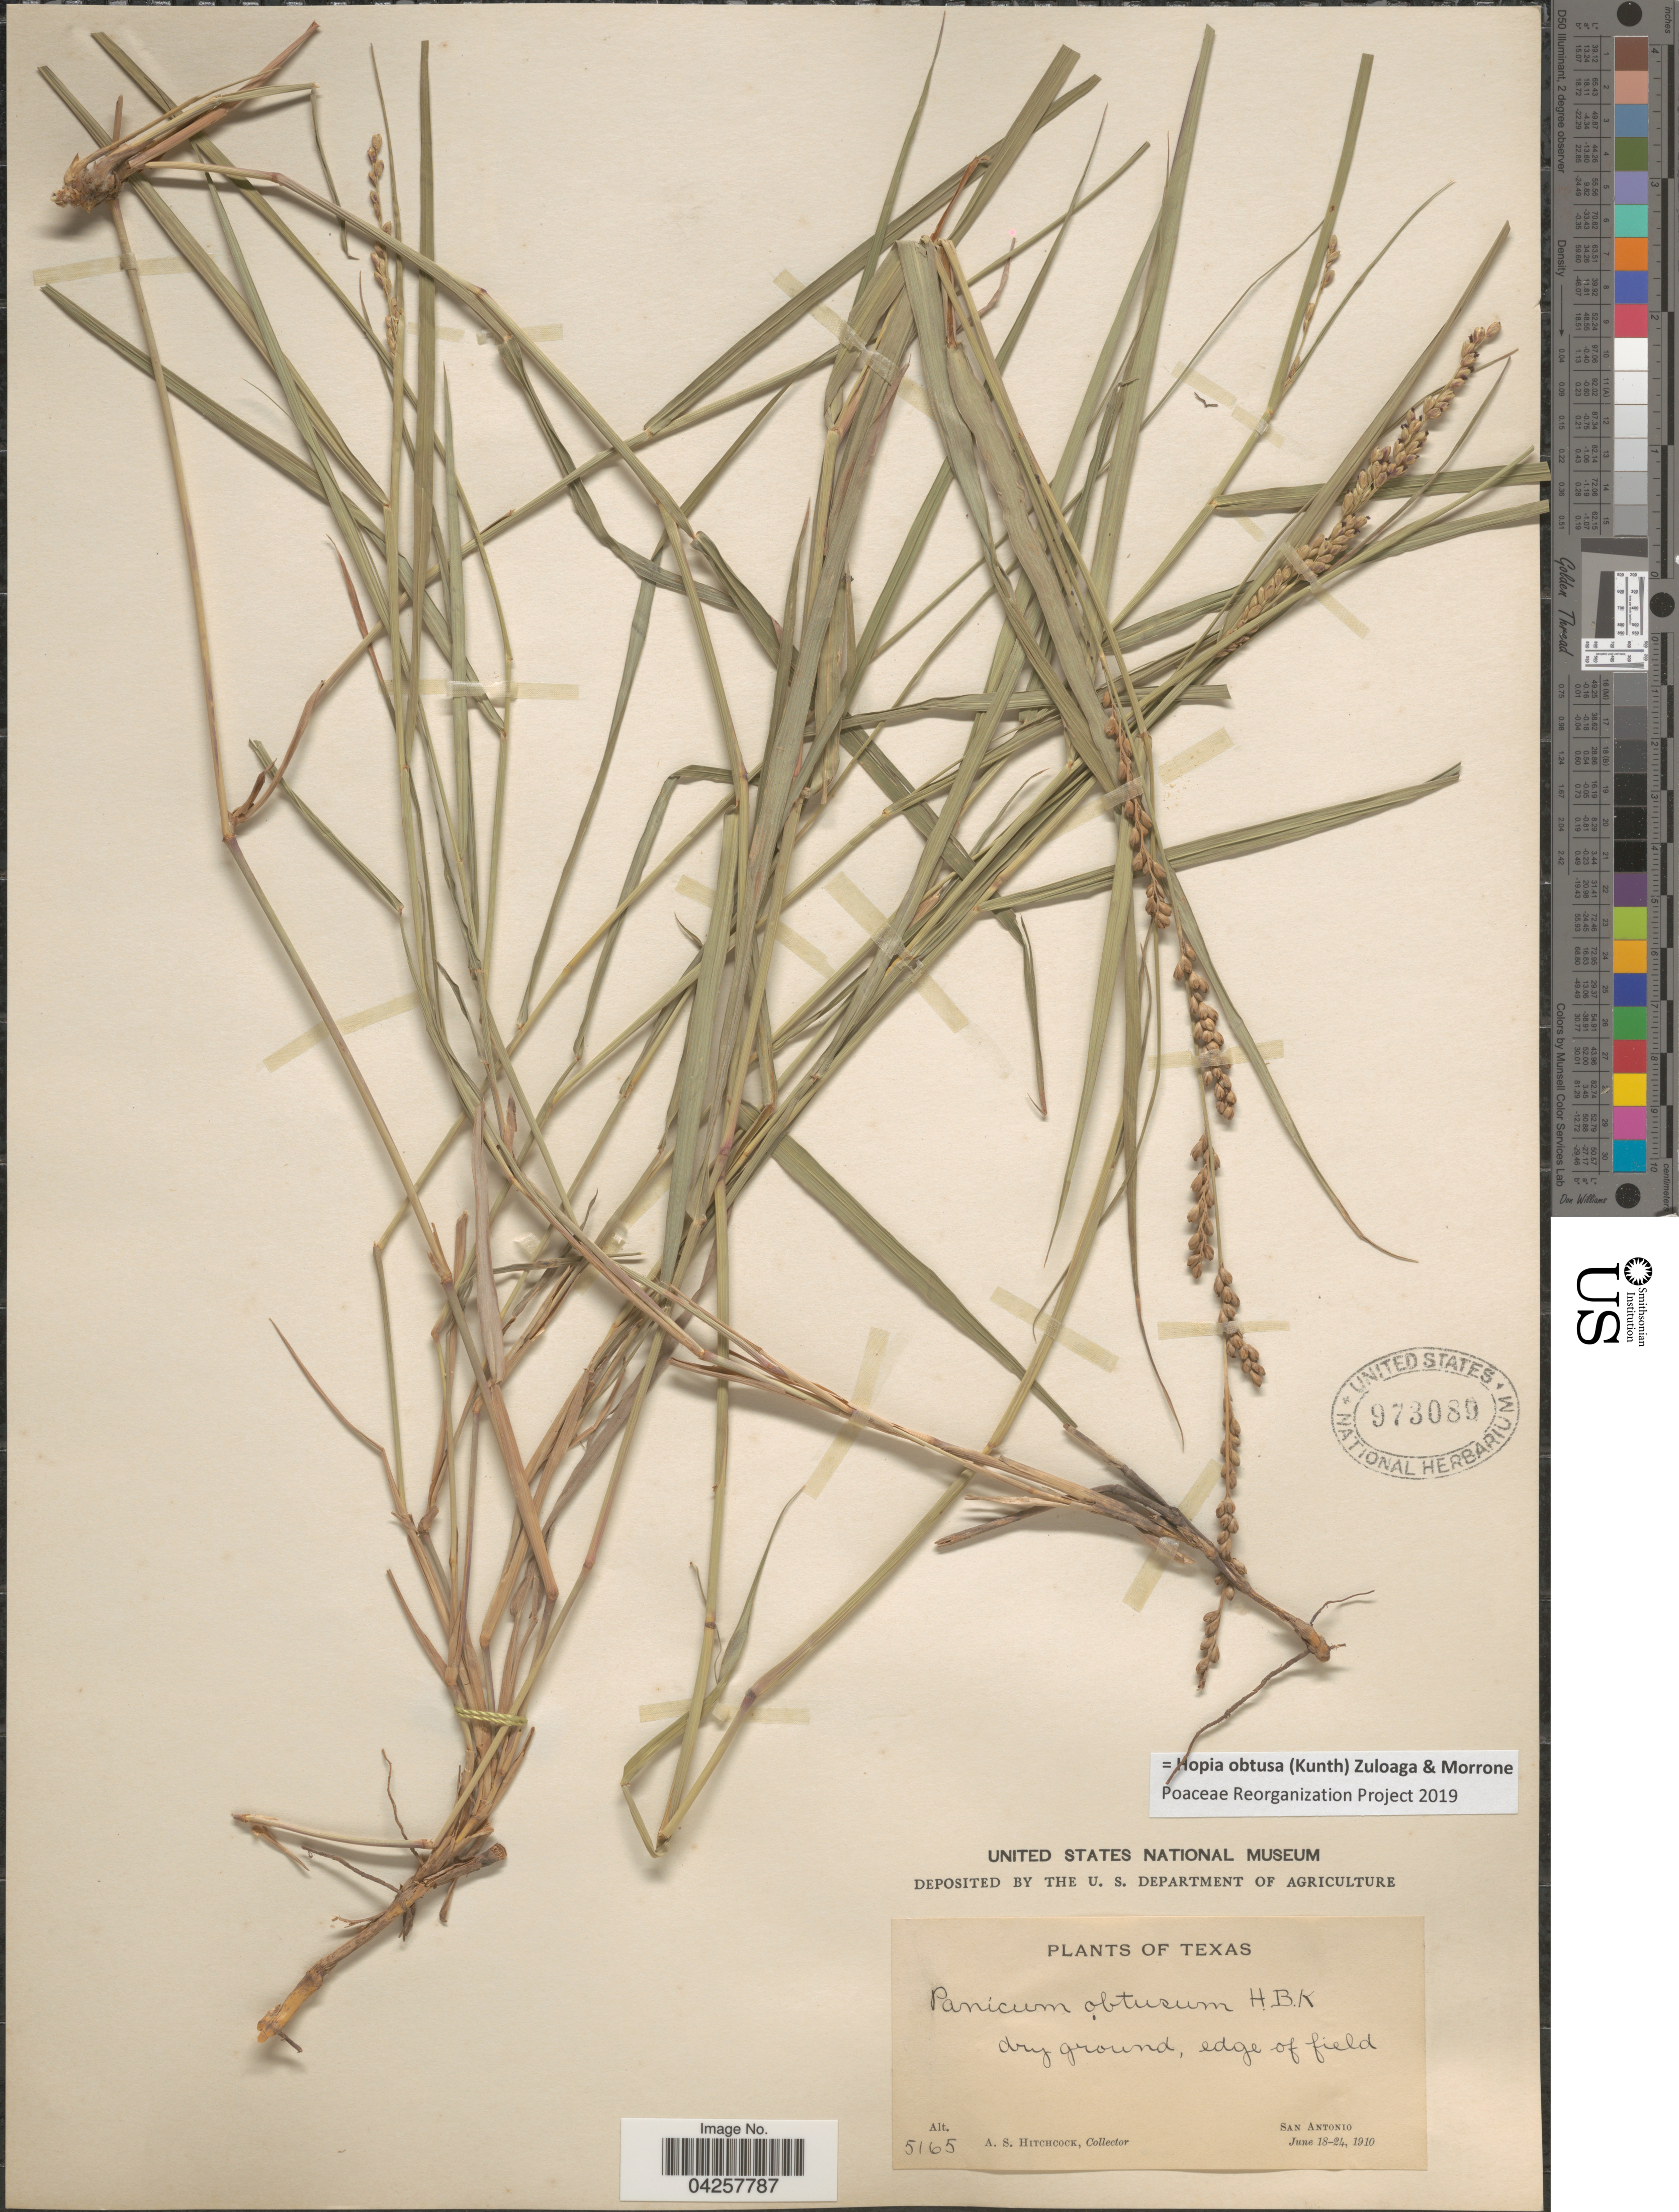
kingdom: Plantae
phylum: Tracheophyta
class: Liliopsida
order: Poales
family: Poaceae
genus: Hopia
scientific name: Hopia obtusa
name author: (Kunth) Zuloaga & Morrone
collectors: A. S. Hitchcock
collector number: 5165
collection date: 1910-06-18/1910-06-24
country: United States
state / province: Texas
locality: Dry ground, edge of field. San Antonio.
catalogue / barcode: US 973089